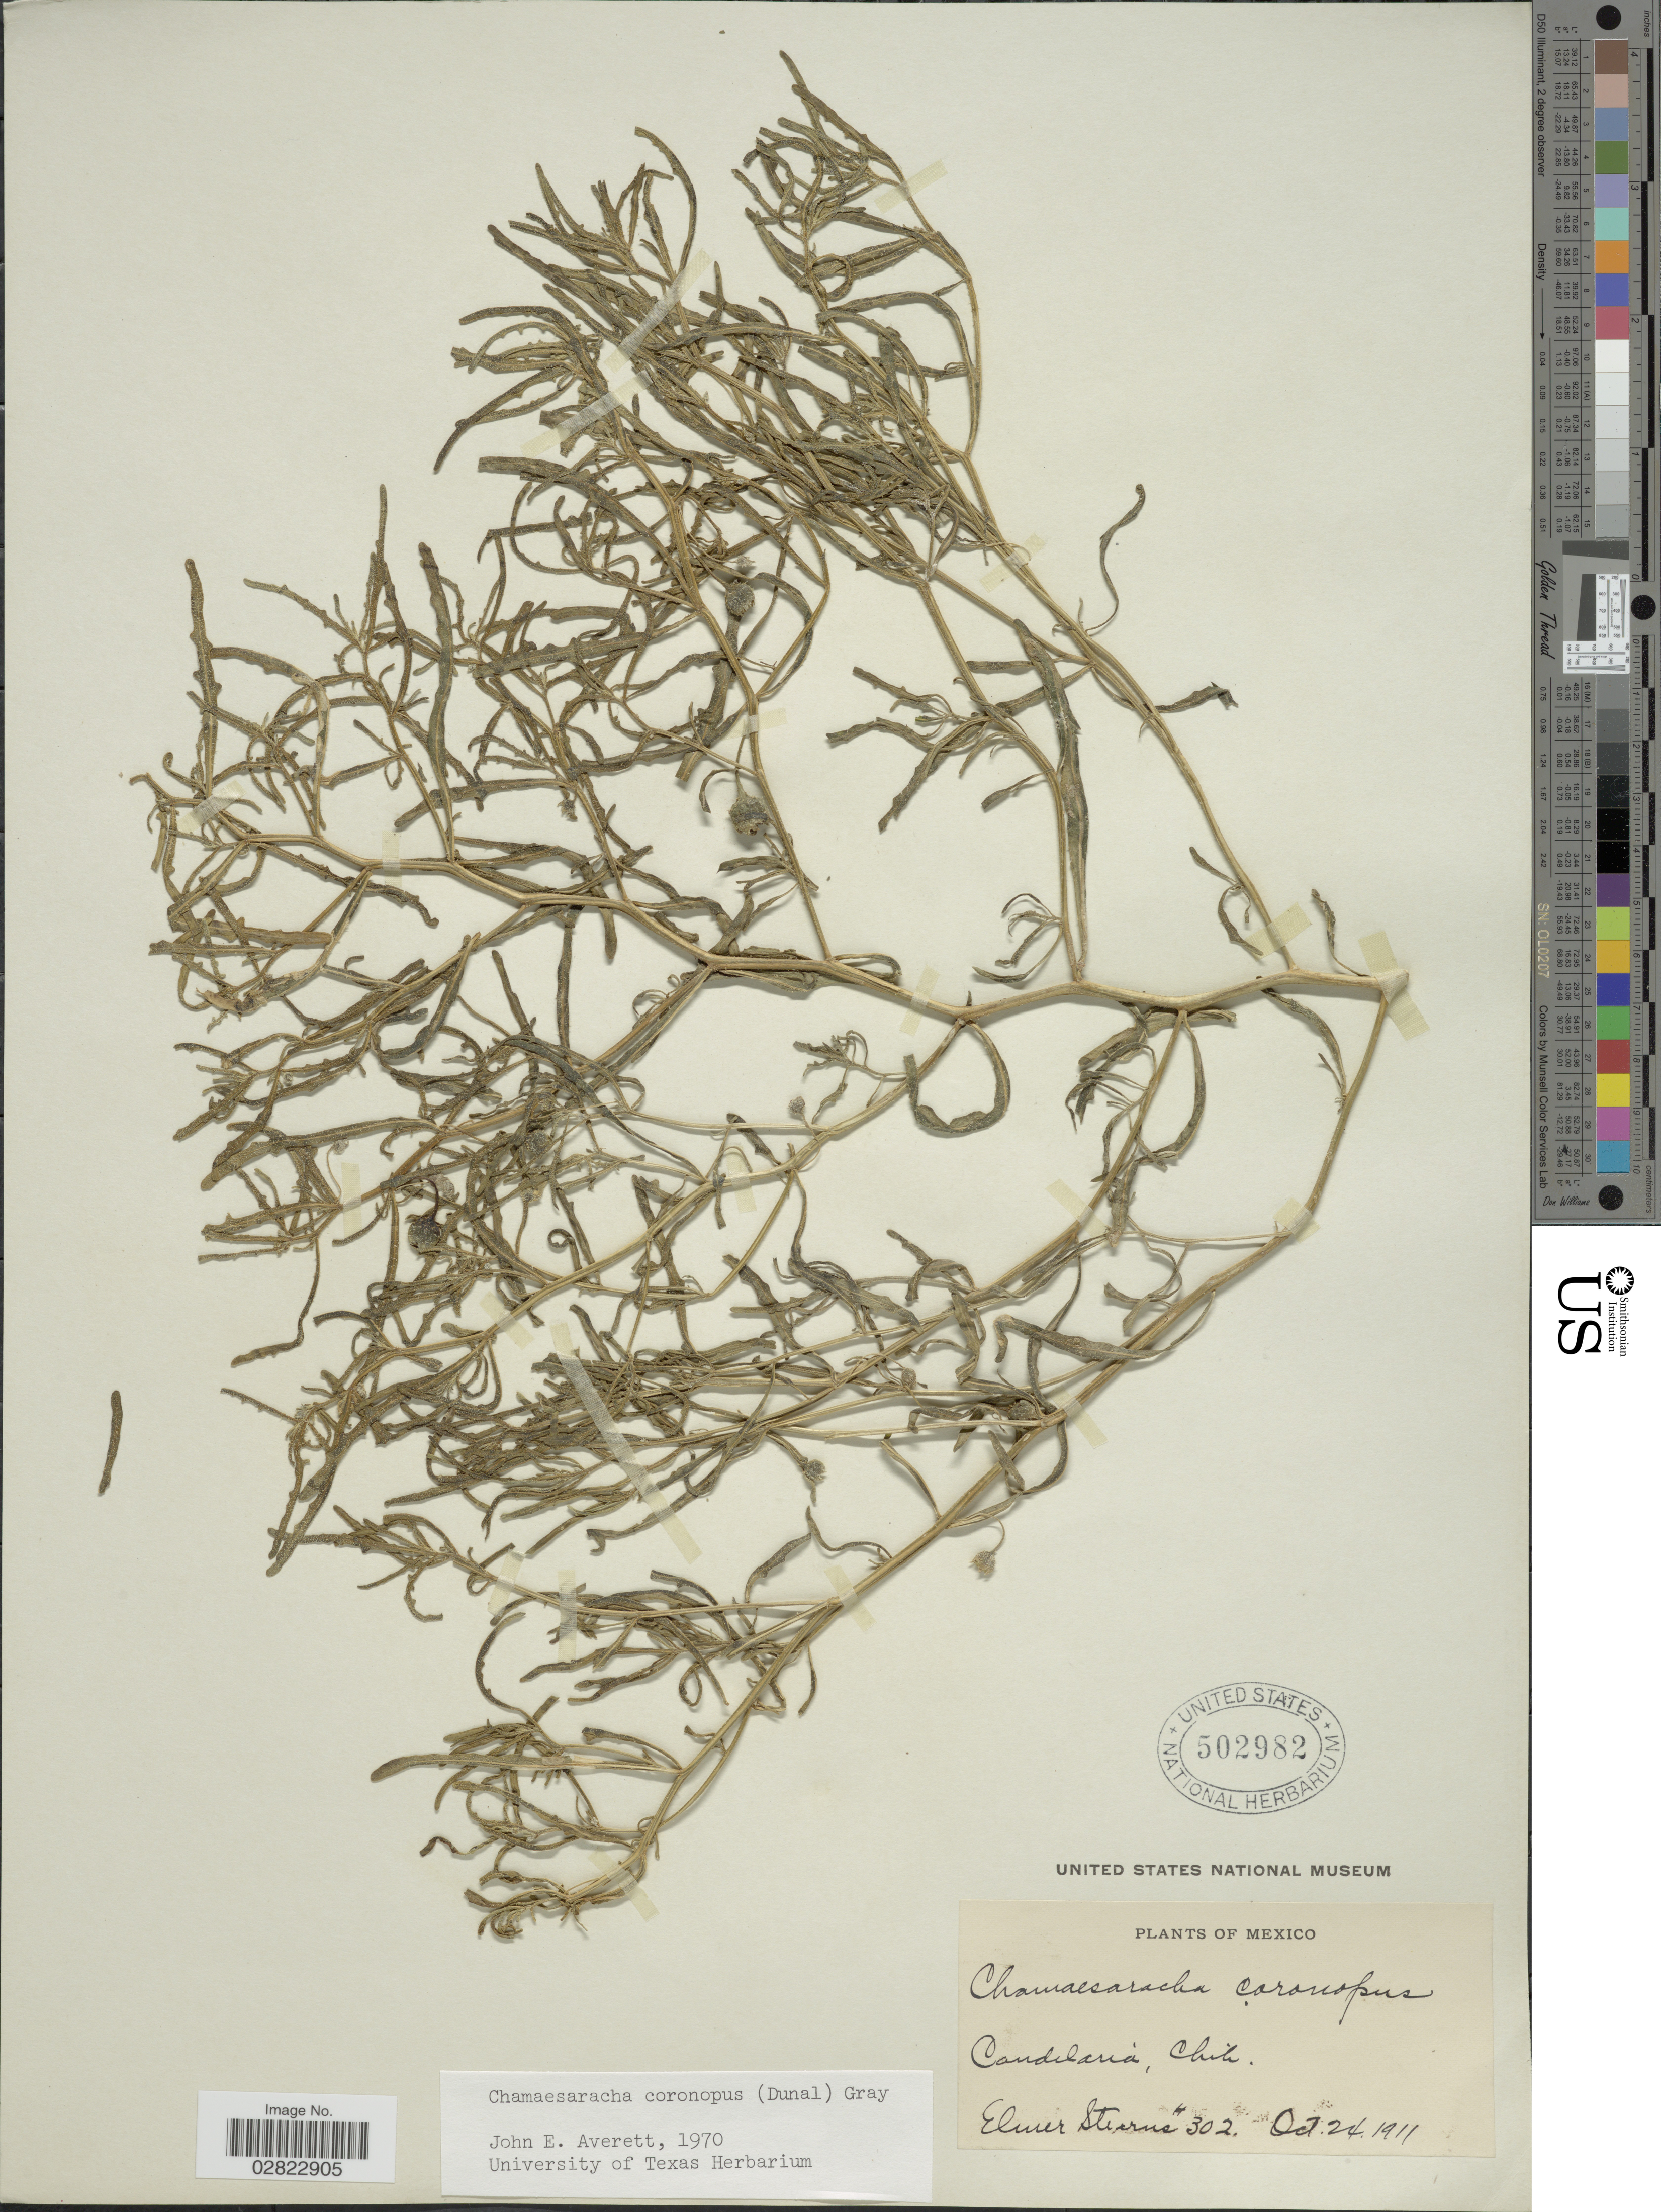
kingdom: Plantae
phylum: Tracheophyta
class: Magnoliopsida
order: Solanales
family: Solanaceae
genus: Chamaesaracha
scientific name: Chamaesaracha coronopus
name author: (Dunal) A. Gray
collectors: E. Stearns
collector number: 302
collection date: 1911-10-24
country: Mexico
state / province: Chihuahua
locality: Candelaria.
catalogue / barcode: US 502982